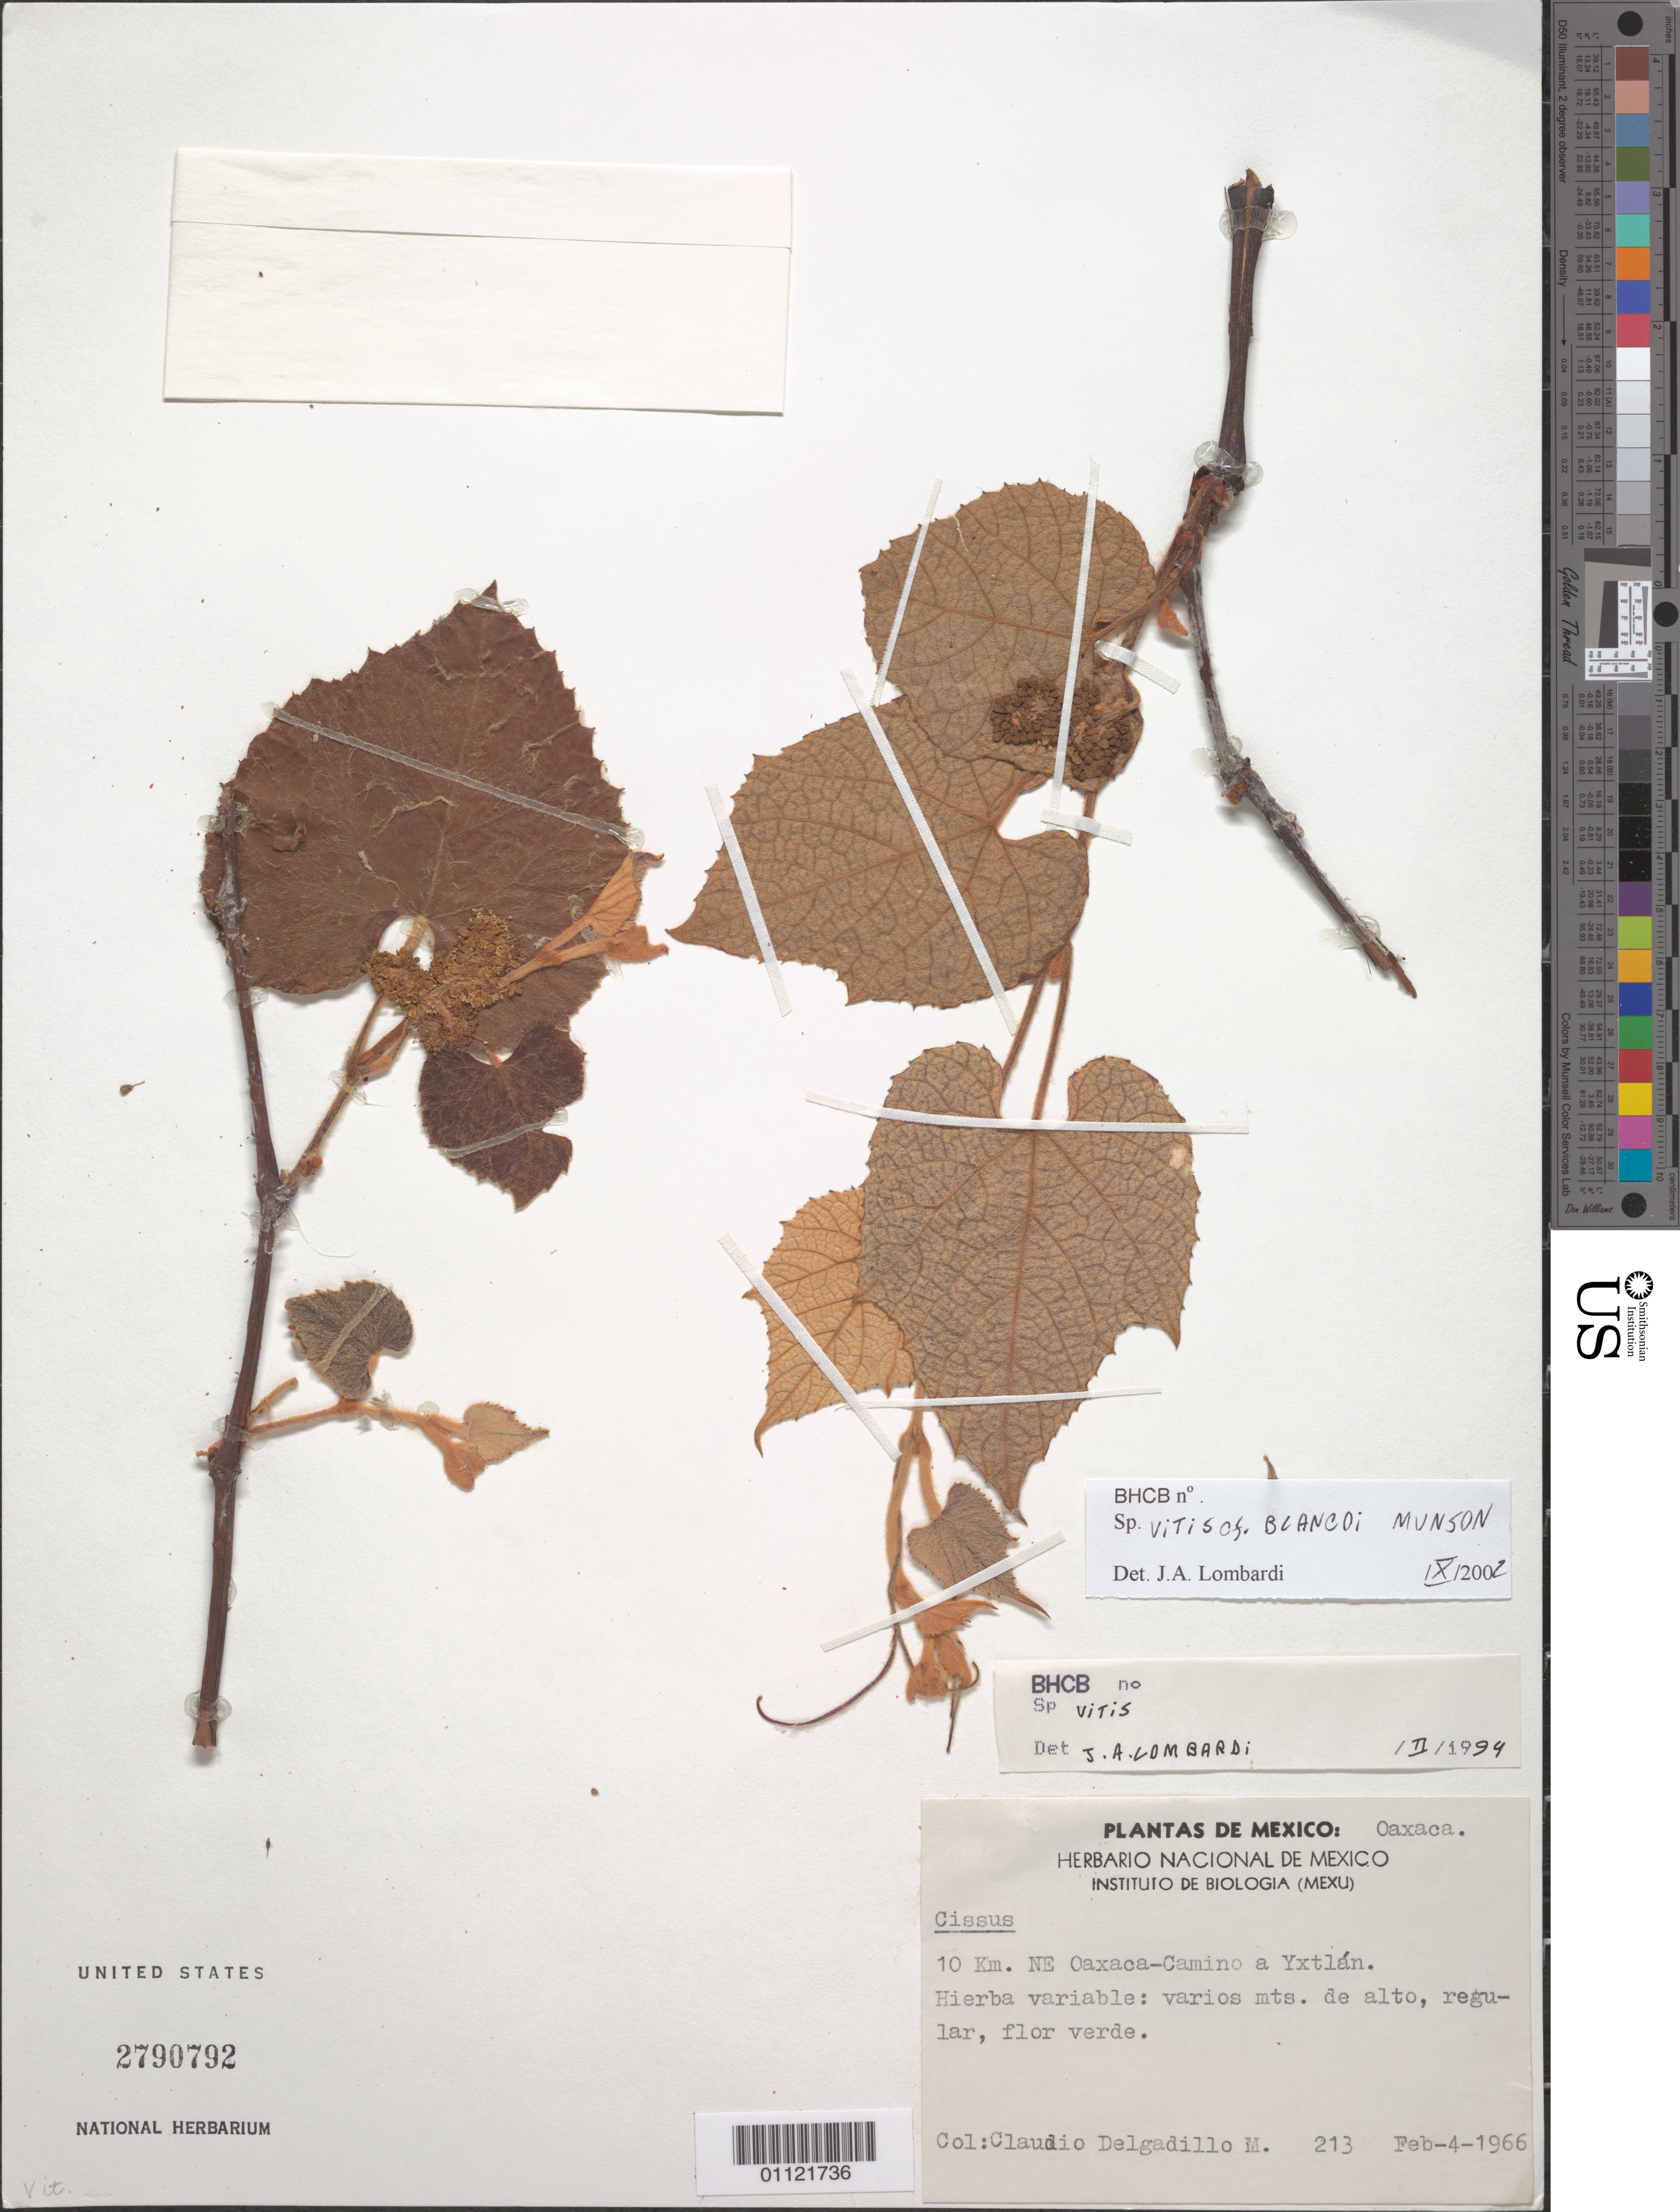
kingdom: Plantae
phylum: Tracheophyta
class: Magnoliopsida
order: Vitales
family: Vitaceae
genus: Vitis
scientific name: Vitis blancoii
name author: Munson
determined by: Lombardi, Julio A.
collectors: C. Delgadillo-m.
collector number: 213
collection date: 1966-02-04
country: Mexico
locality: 10 Km. NE Oaxaca-Camino a Yxtlan. varios mts. de alto, regular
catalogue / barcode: US 2790792